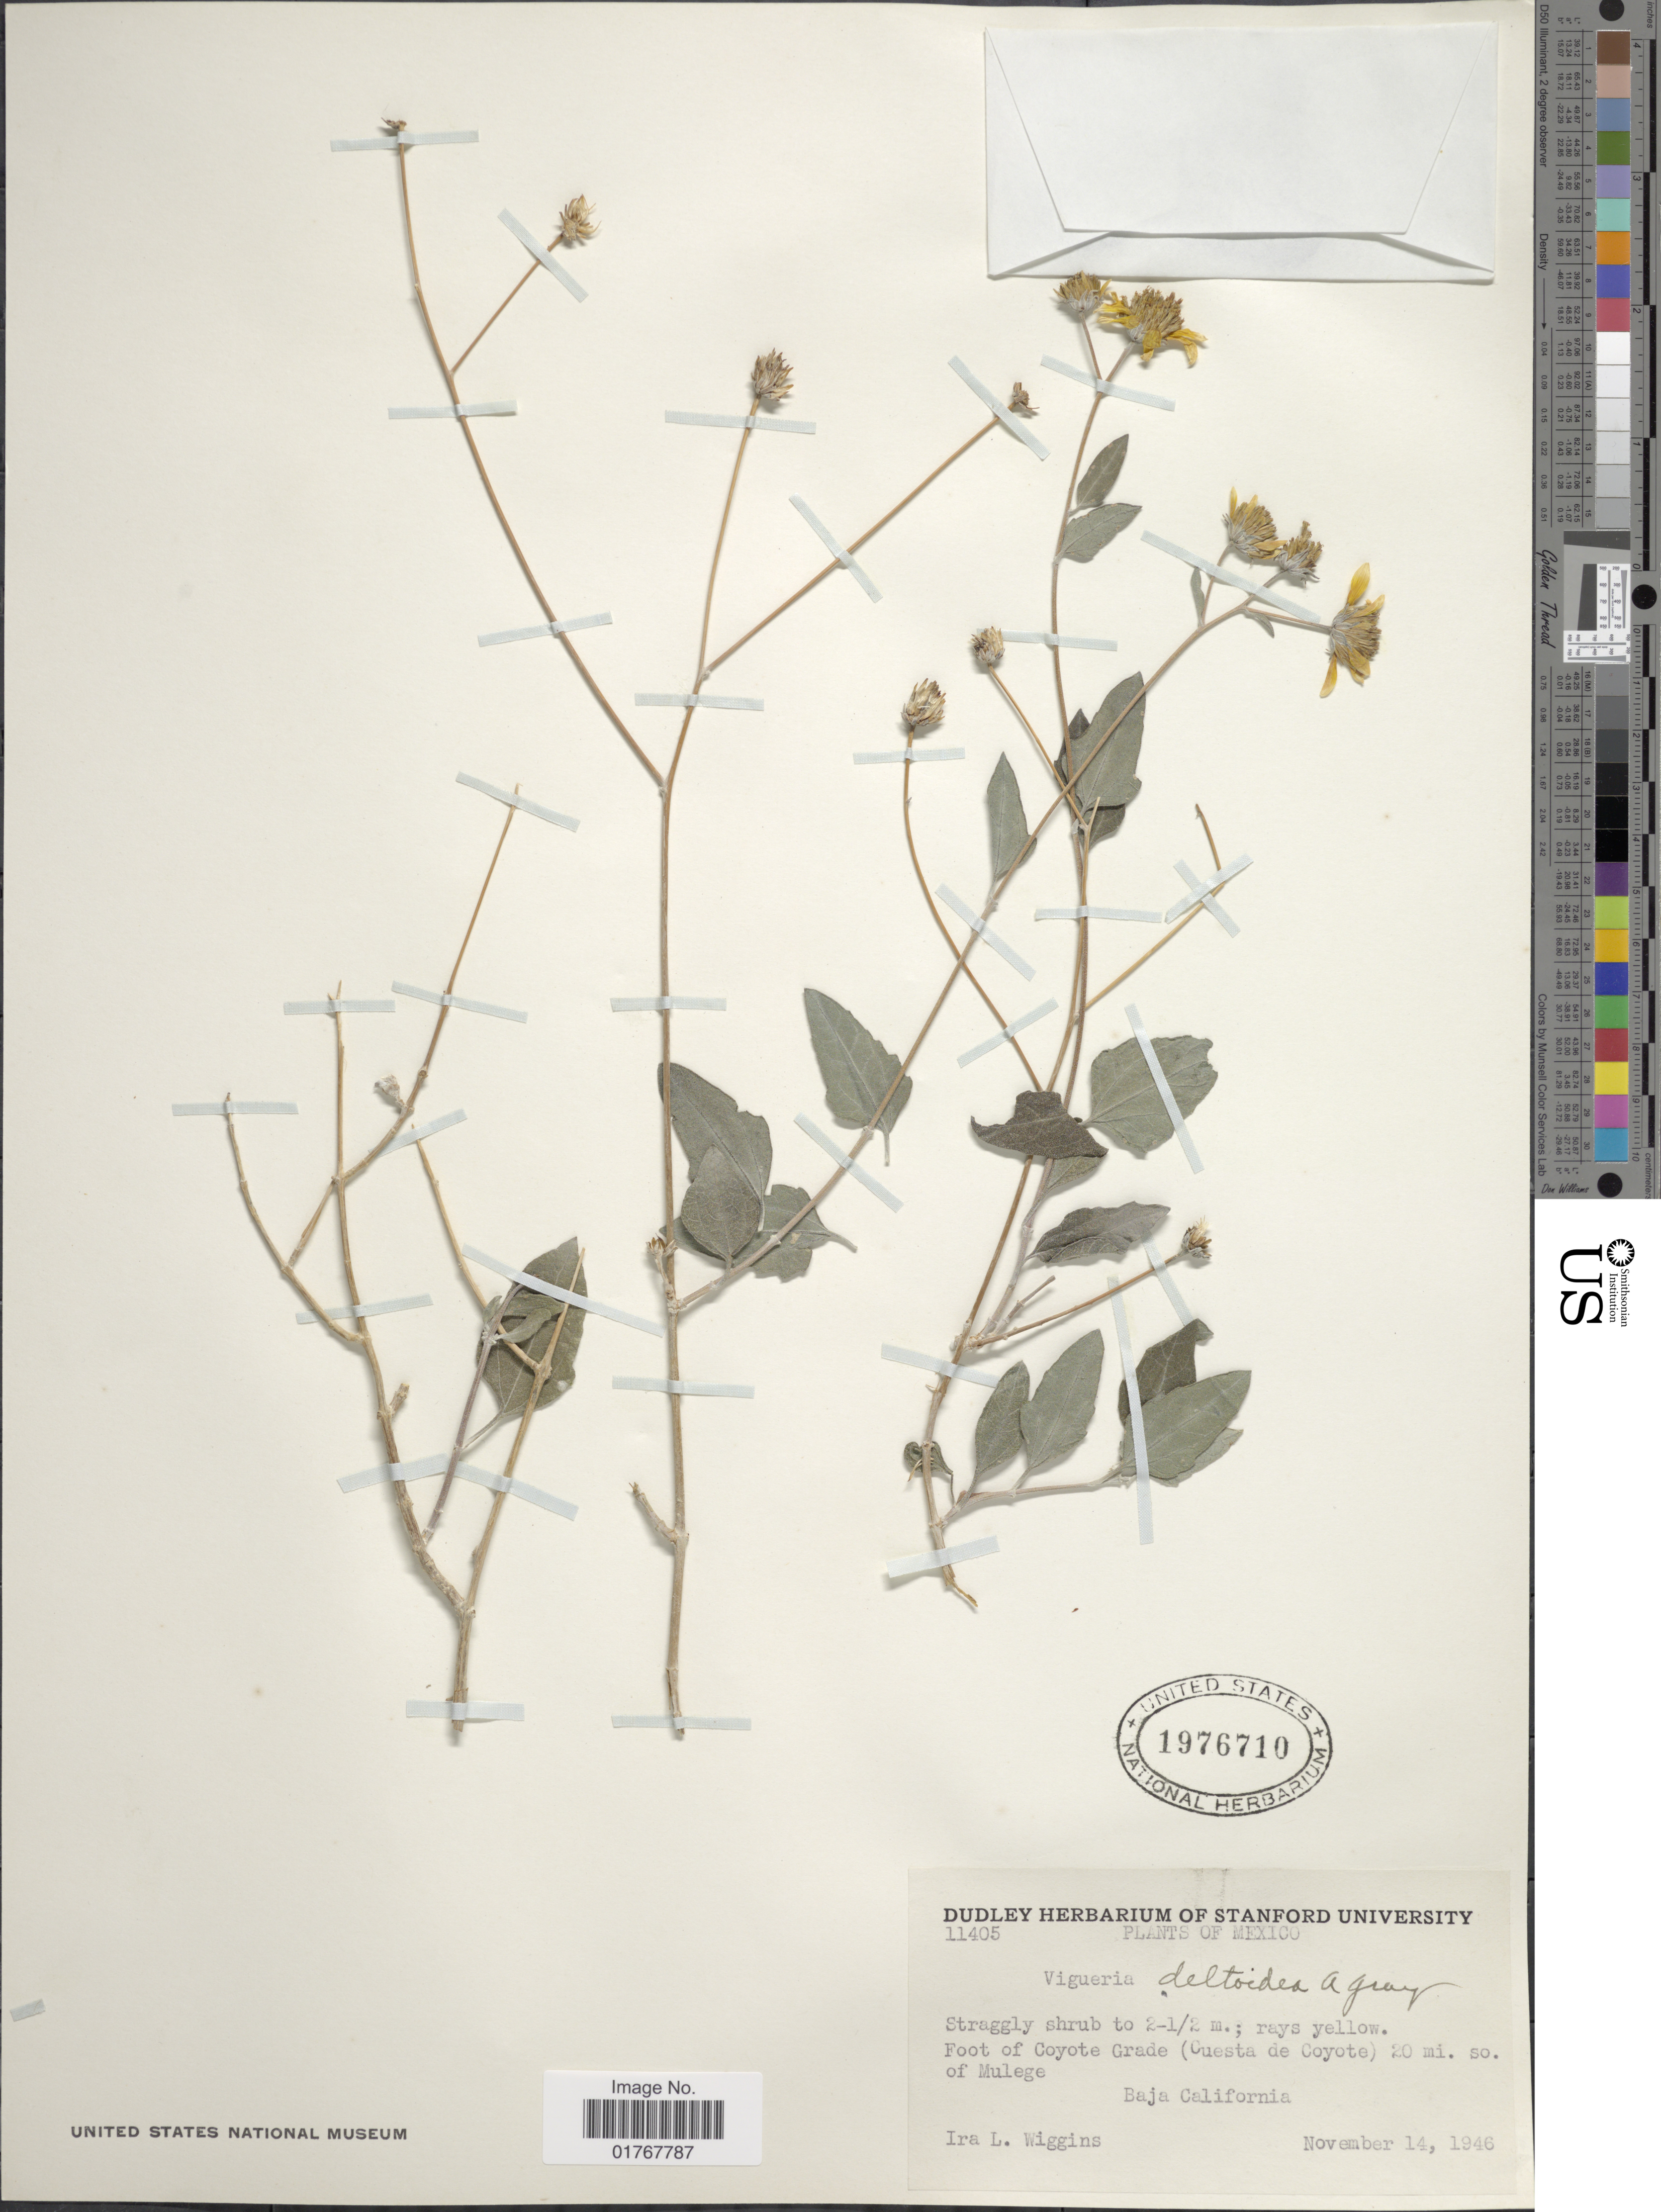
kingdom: Plantae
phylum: Tracheophyta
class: Magnoliopsida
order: Asterales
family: Asteraceae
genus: Viguiera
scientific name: Viguiera deltoidea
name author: A. Gray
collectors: I. L. Wiggins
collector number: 11405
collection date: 1946-11-14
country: Mexico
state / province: Baja California Sur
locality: Foot of Coyote Grade (Cuesta de Coyote) 20 mi. so. of Mulege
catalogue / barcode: US 1976710